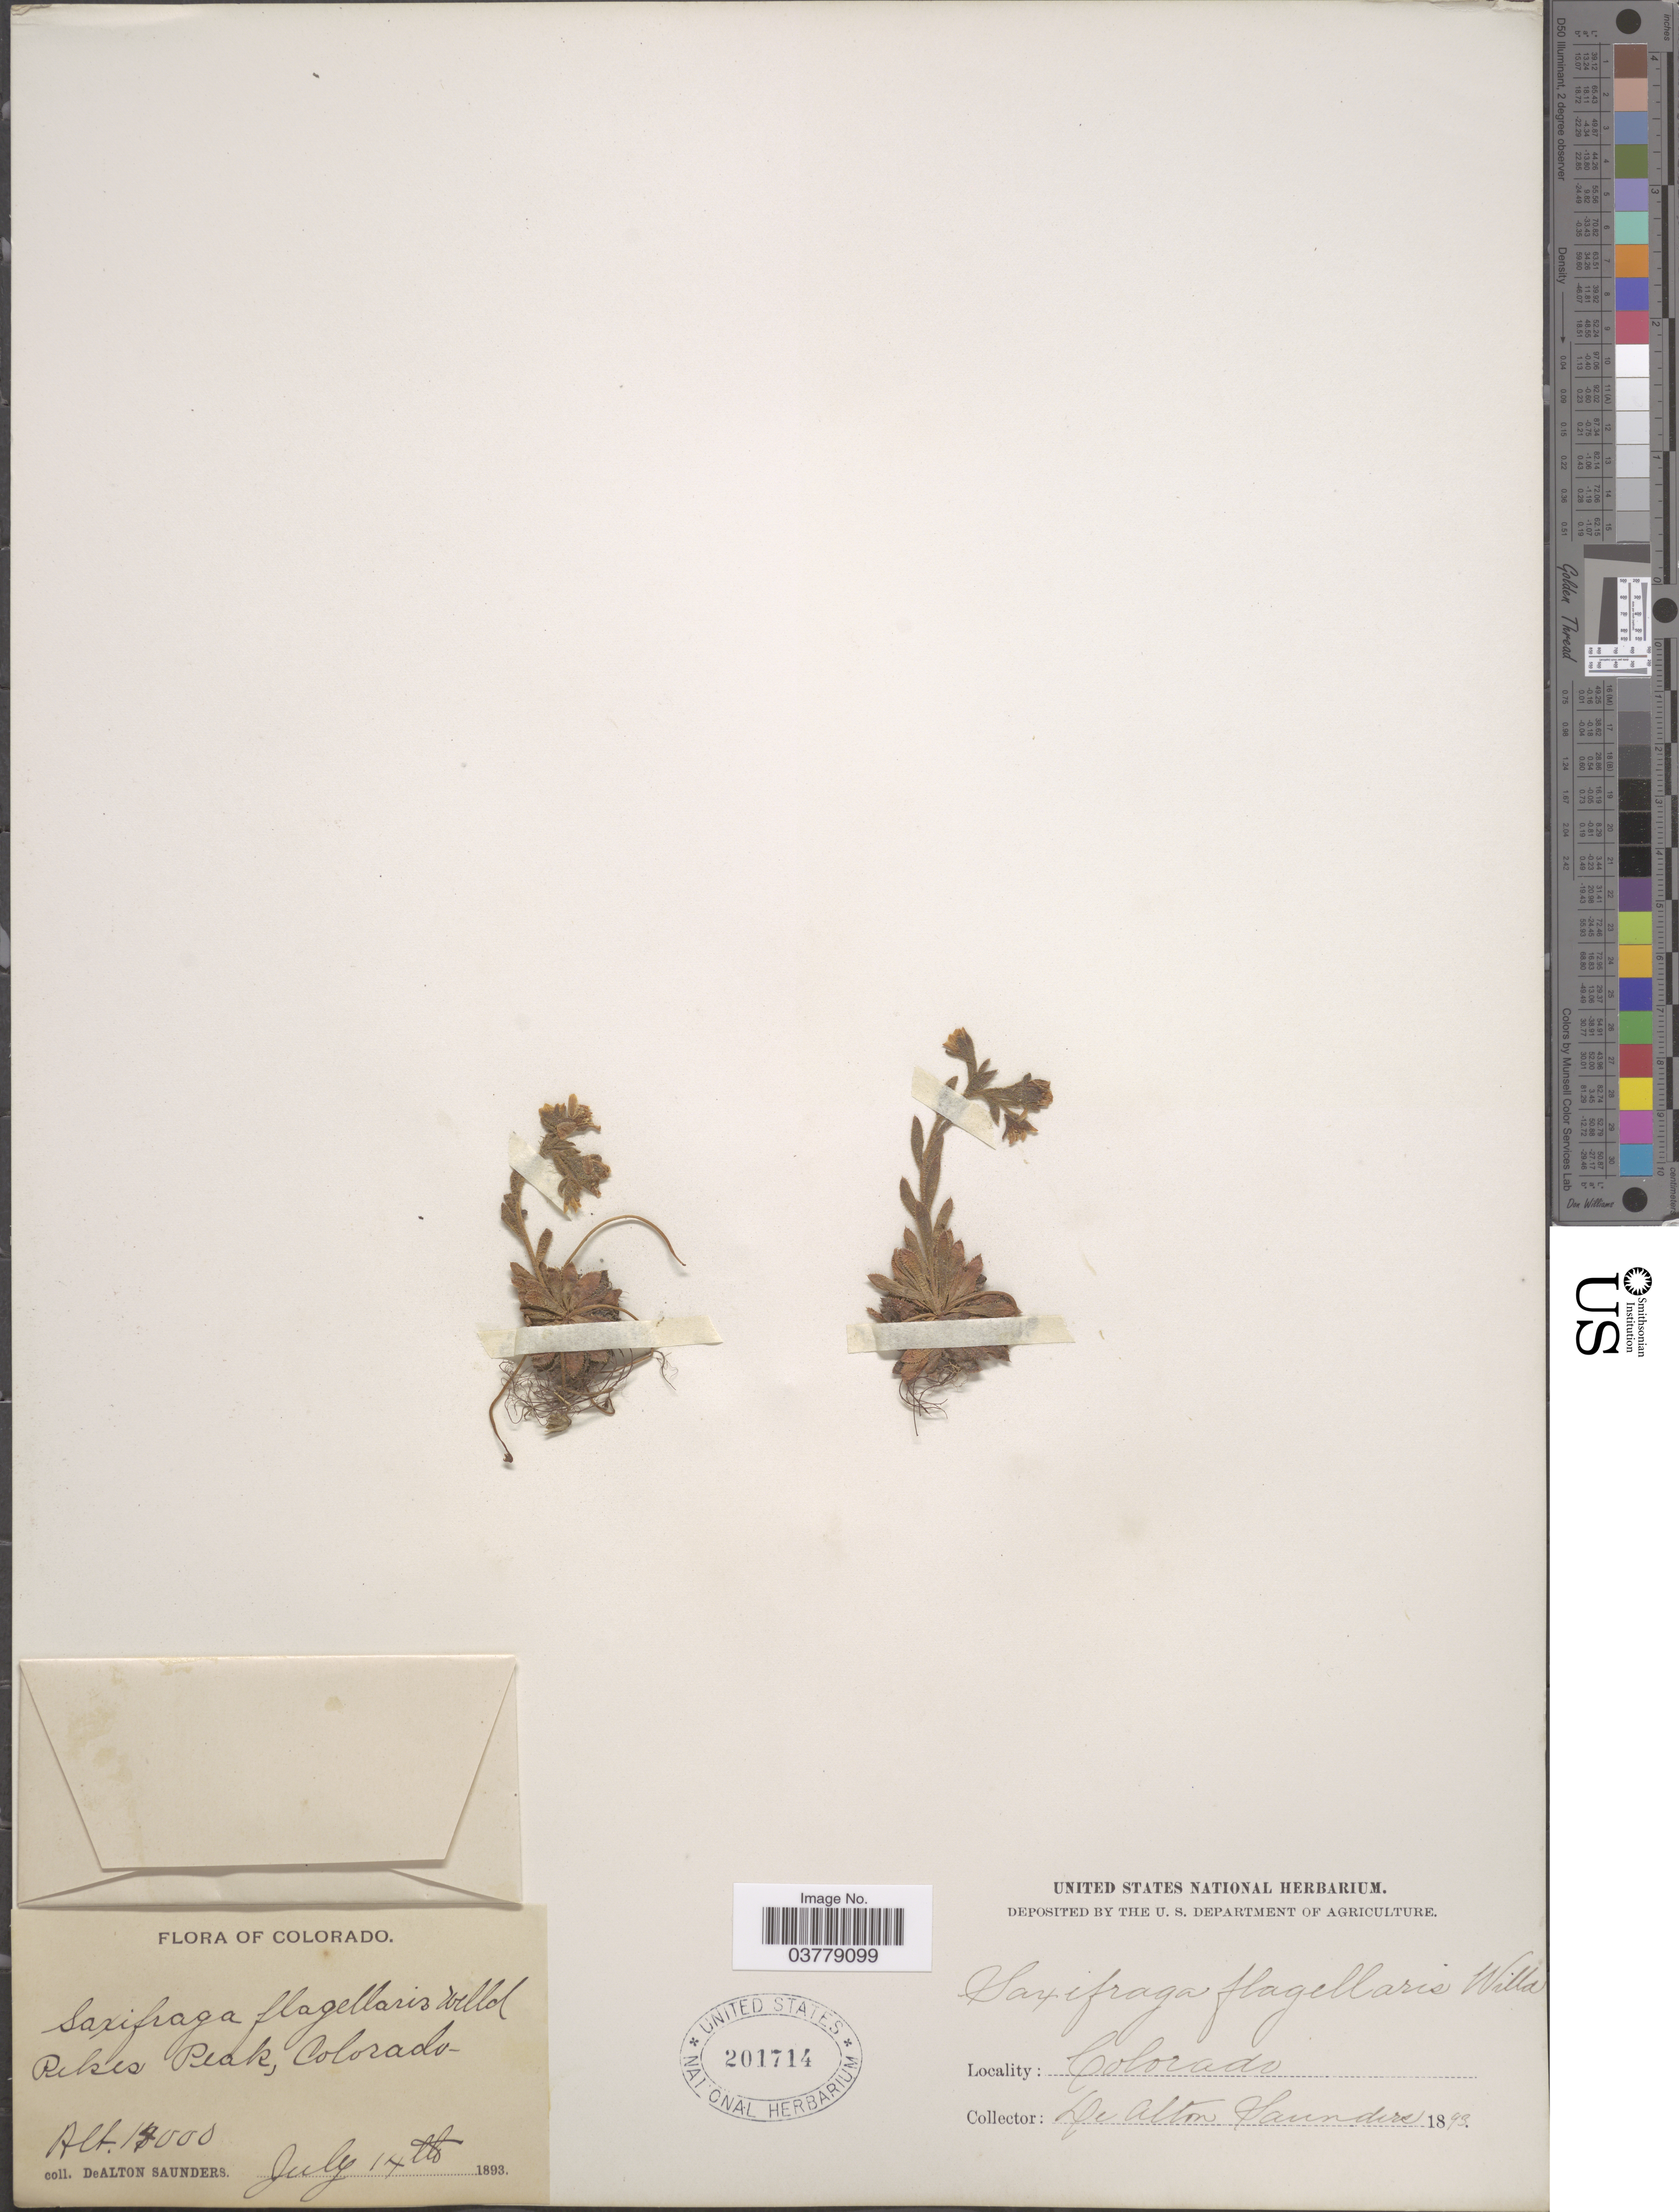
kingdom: Plantae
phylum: Tracheophyta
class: Magnoliopsida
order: Saxifragales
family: Saxifragaceae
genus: Saxifraga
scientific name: Saxifraga flagellaris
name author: Willd. ex Sternb.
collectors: D. A. Saunders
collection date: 1893-07-14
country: United States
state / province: Colorado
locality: Pikes Peak.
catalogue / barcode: US 201714